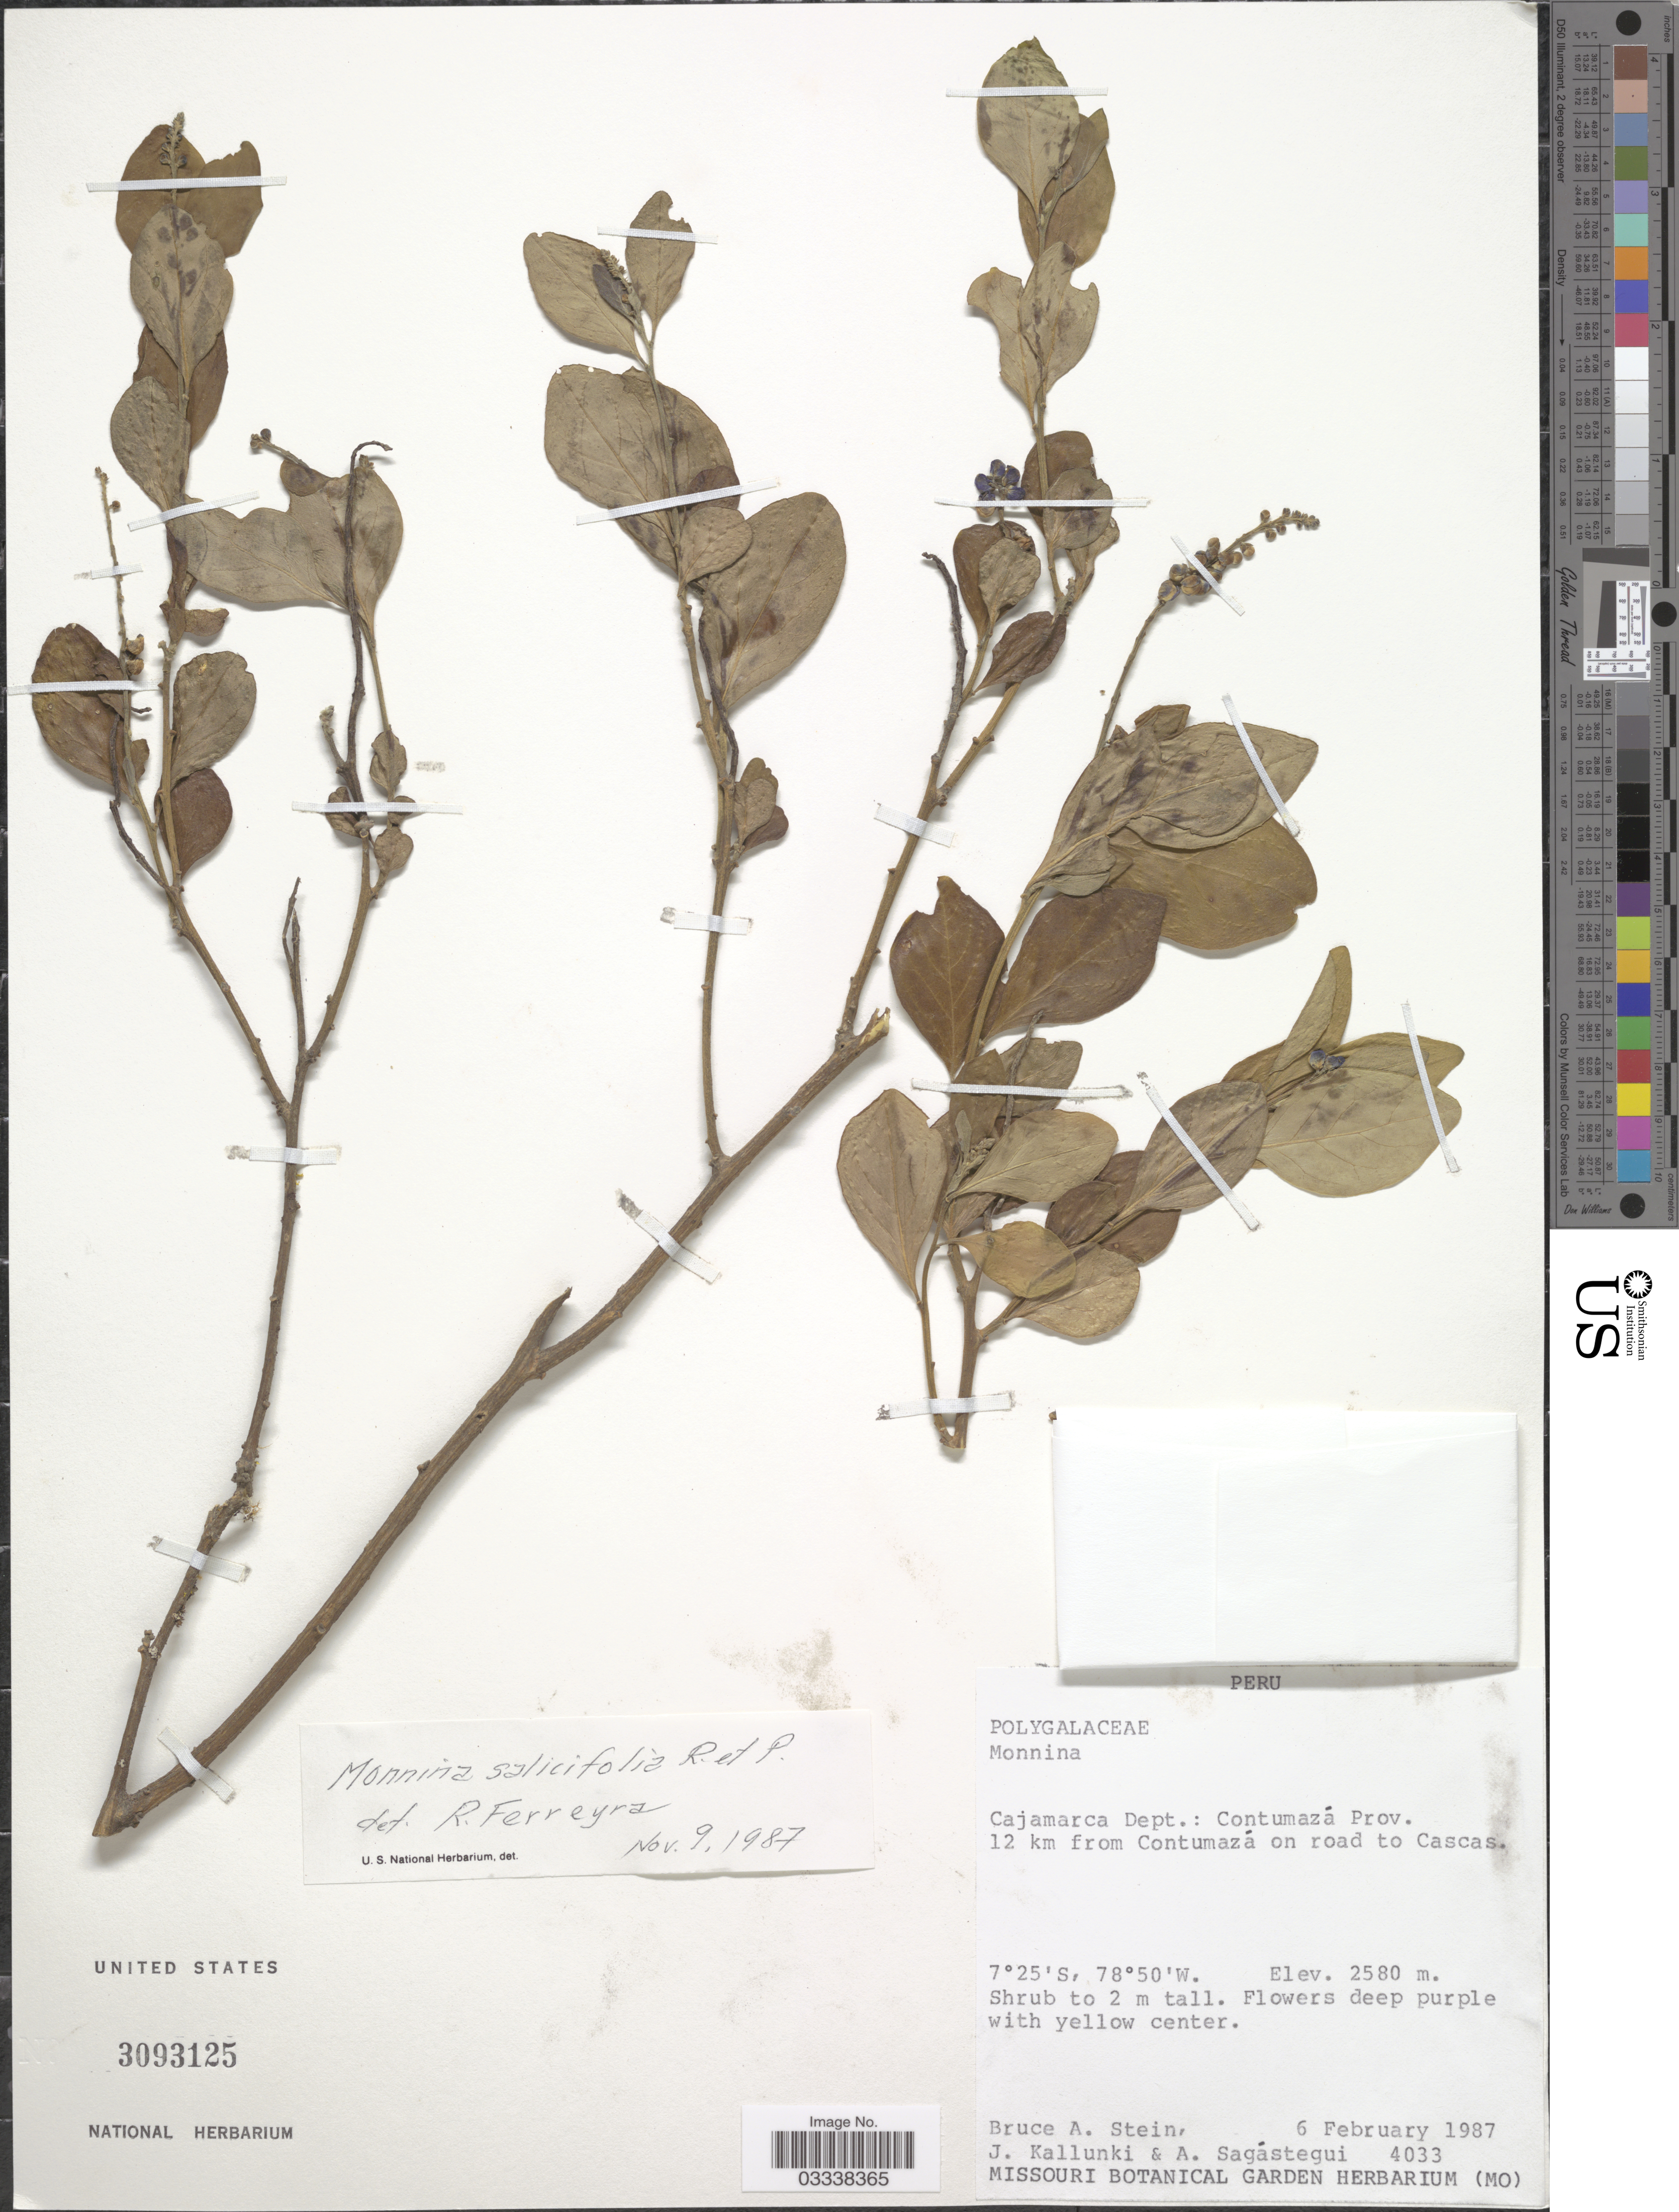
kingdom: Plantae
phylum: Tracheophyta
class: Magnoliopsida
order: Fabales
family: Polygalaceae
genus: Monnina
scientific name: Monnina salicifolia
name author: Ruiz & Pav.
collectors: B. A. Stein, J. Kallunki & A. Sagastegui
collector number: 4033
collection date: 1987-02-06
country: Peru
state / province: Cajamarca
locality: Cajamarca Dept.: Contumazá Prov. 12 km from Contumazá on road to Cascas.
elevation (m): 2580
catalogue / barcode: US 3093125